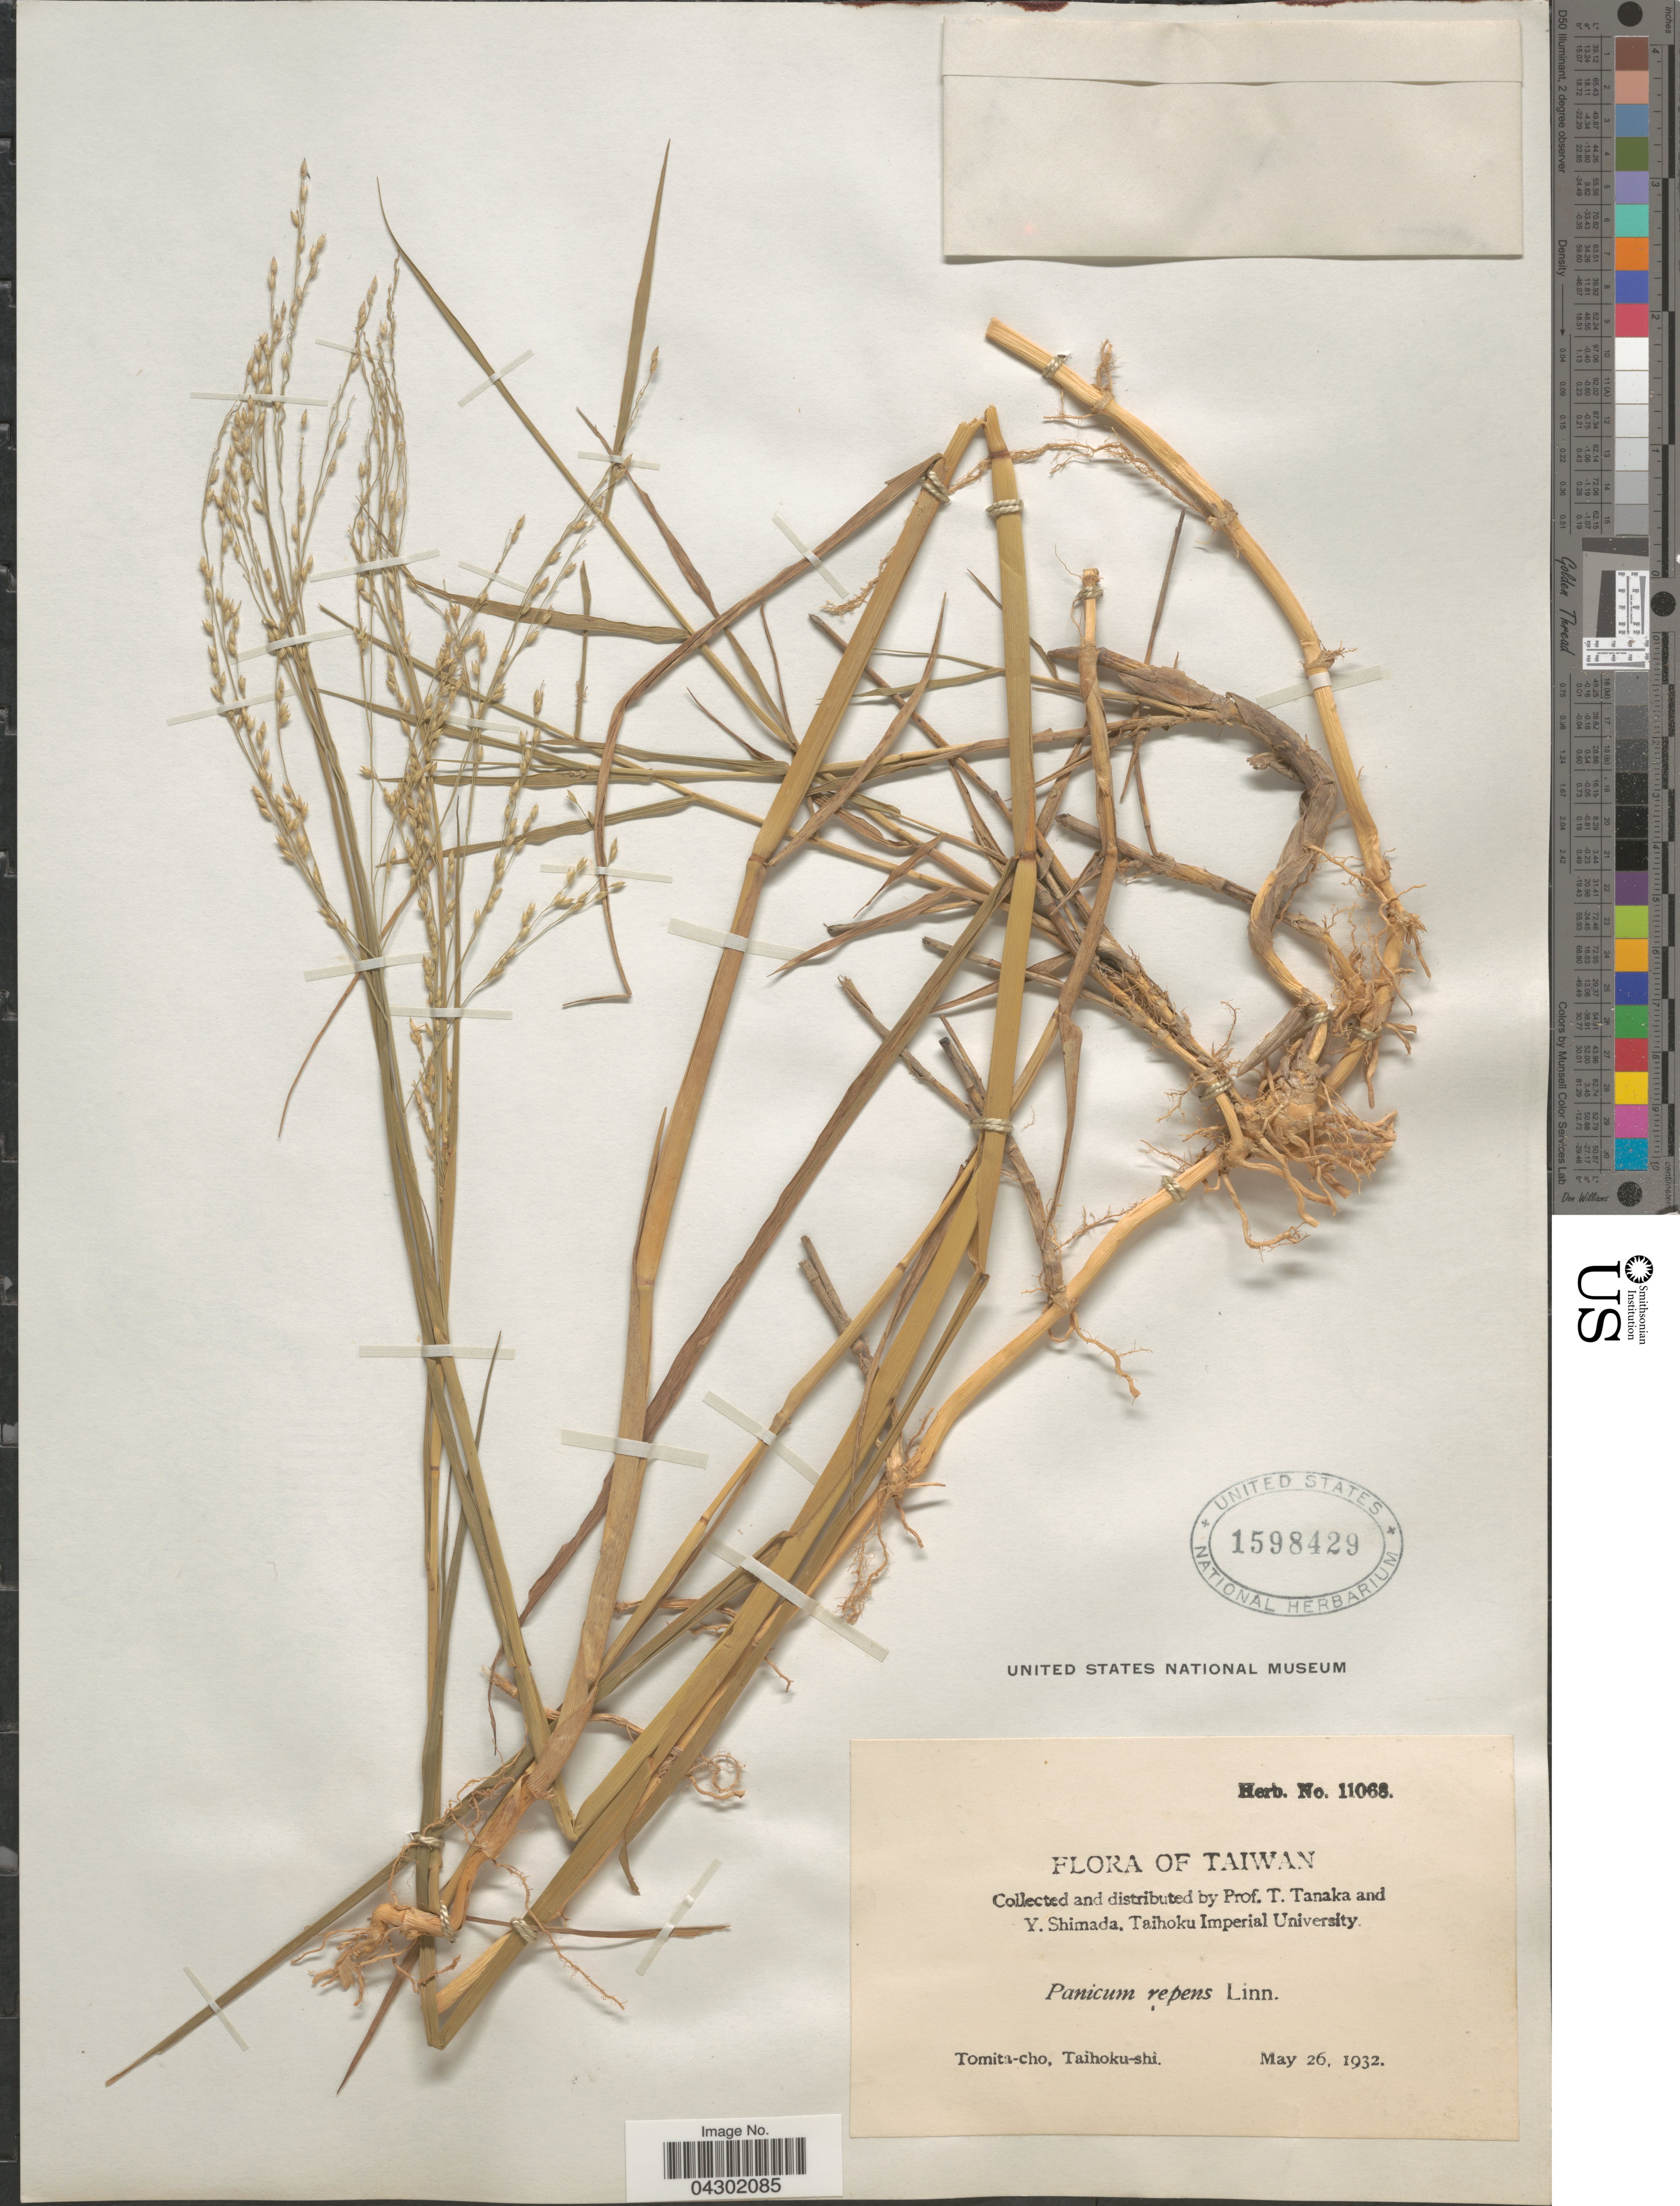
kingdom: Plantae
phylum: Tracheophyta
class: Liliopsida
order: Poales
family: Poaceae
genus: Panicum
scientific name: Panicum repens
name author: L.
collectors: T. Tanaka & Y. Shimada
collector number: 11068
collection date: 1932-05-26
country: Taiwan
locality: Tomita-cho, Taihoku-shi.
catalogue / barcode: US 1598429